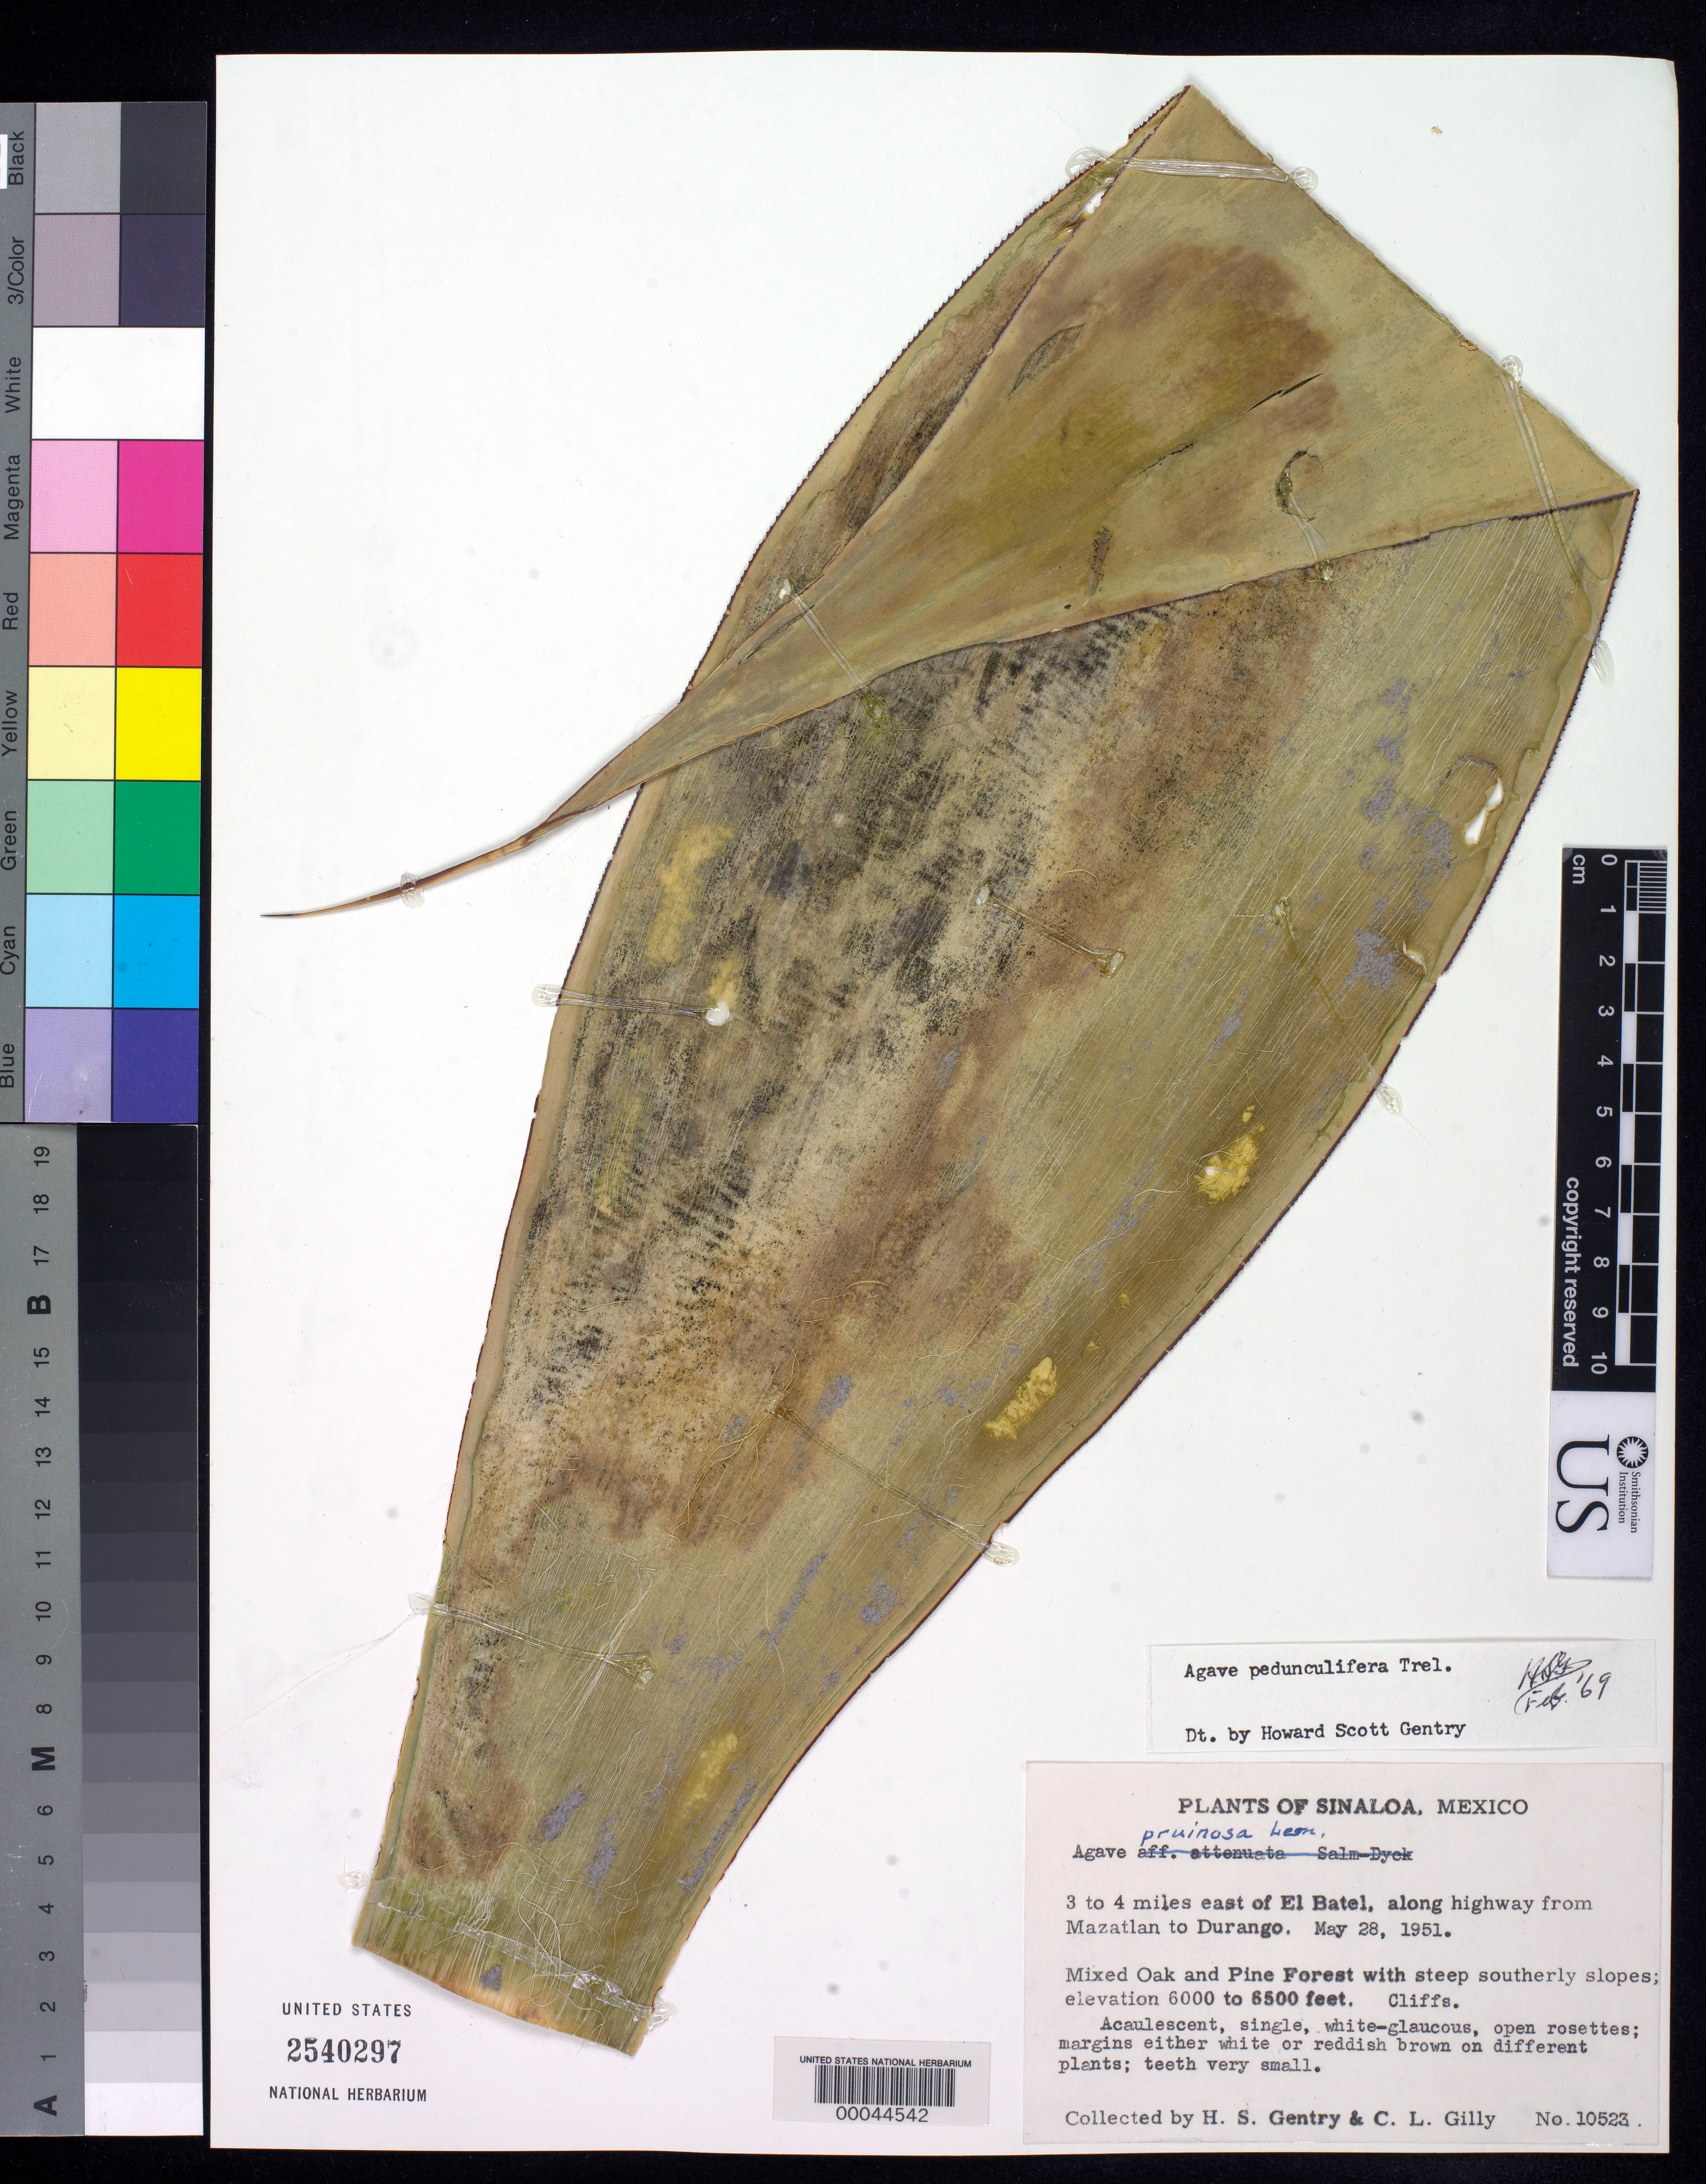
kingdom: Plantae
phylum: Tracheophyta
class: Liliopsida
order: Asparagales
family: Asparagaceae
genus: Agave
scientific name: Agave pedunculifera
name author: Trel.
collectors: H. S. Gentry & C. Gilly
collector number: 10523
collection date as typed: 28 May 1951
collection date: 1951-05-28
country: Mexico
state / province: Sinaloa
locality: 3-4 mi E of El Batel, along highway from Mazatlan to Durango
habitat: Mixed oak & pine forest w/steep southerly slopes; cliffs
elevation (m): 1829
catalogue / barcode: US 2540297